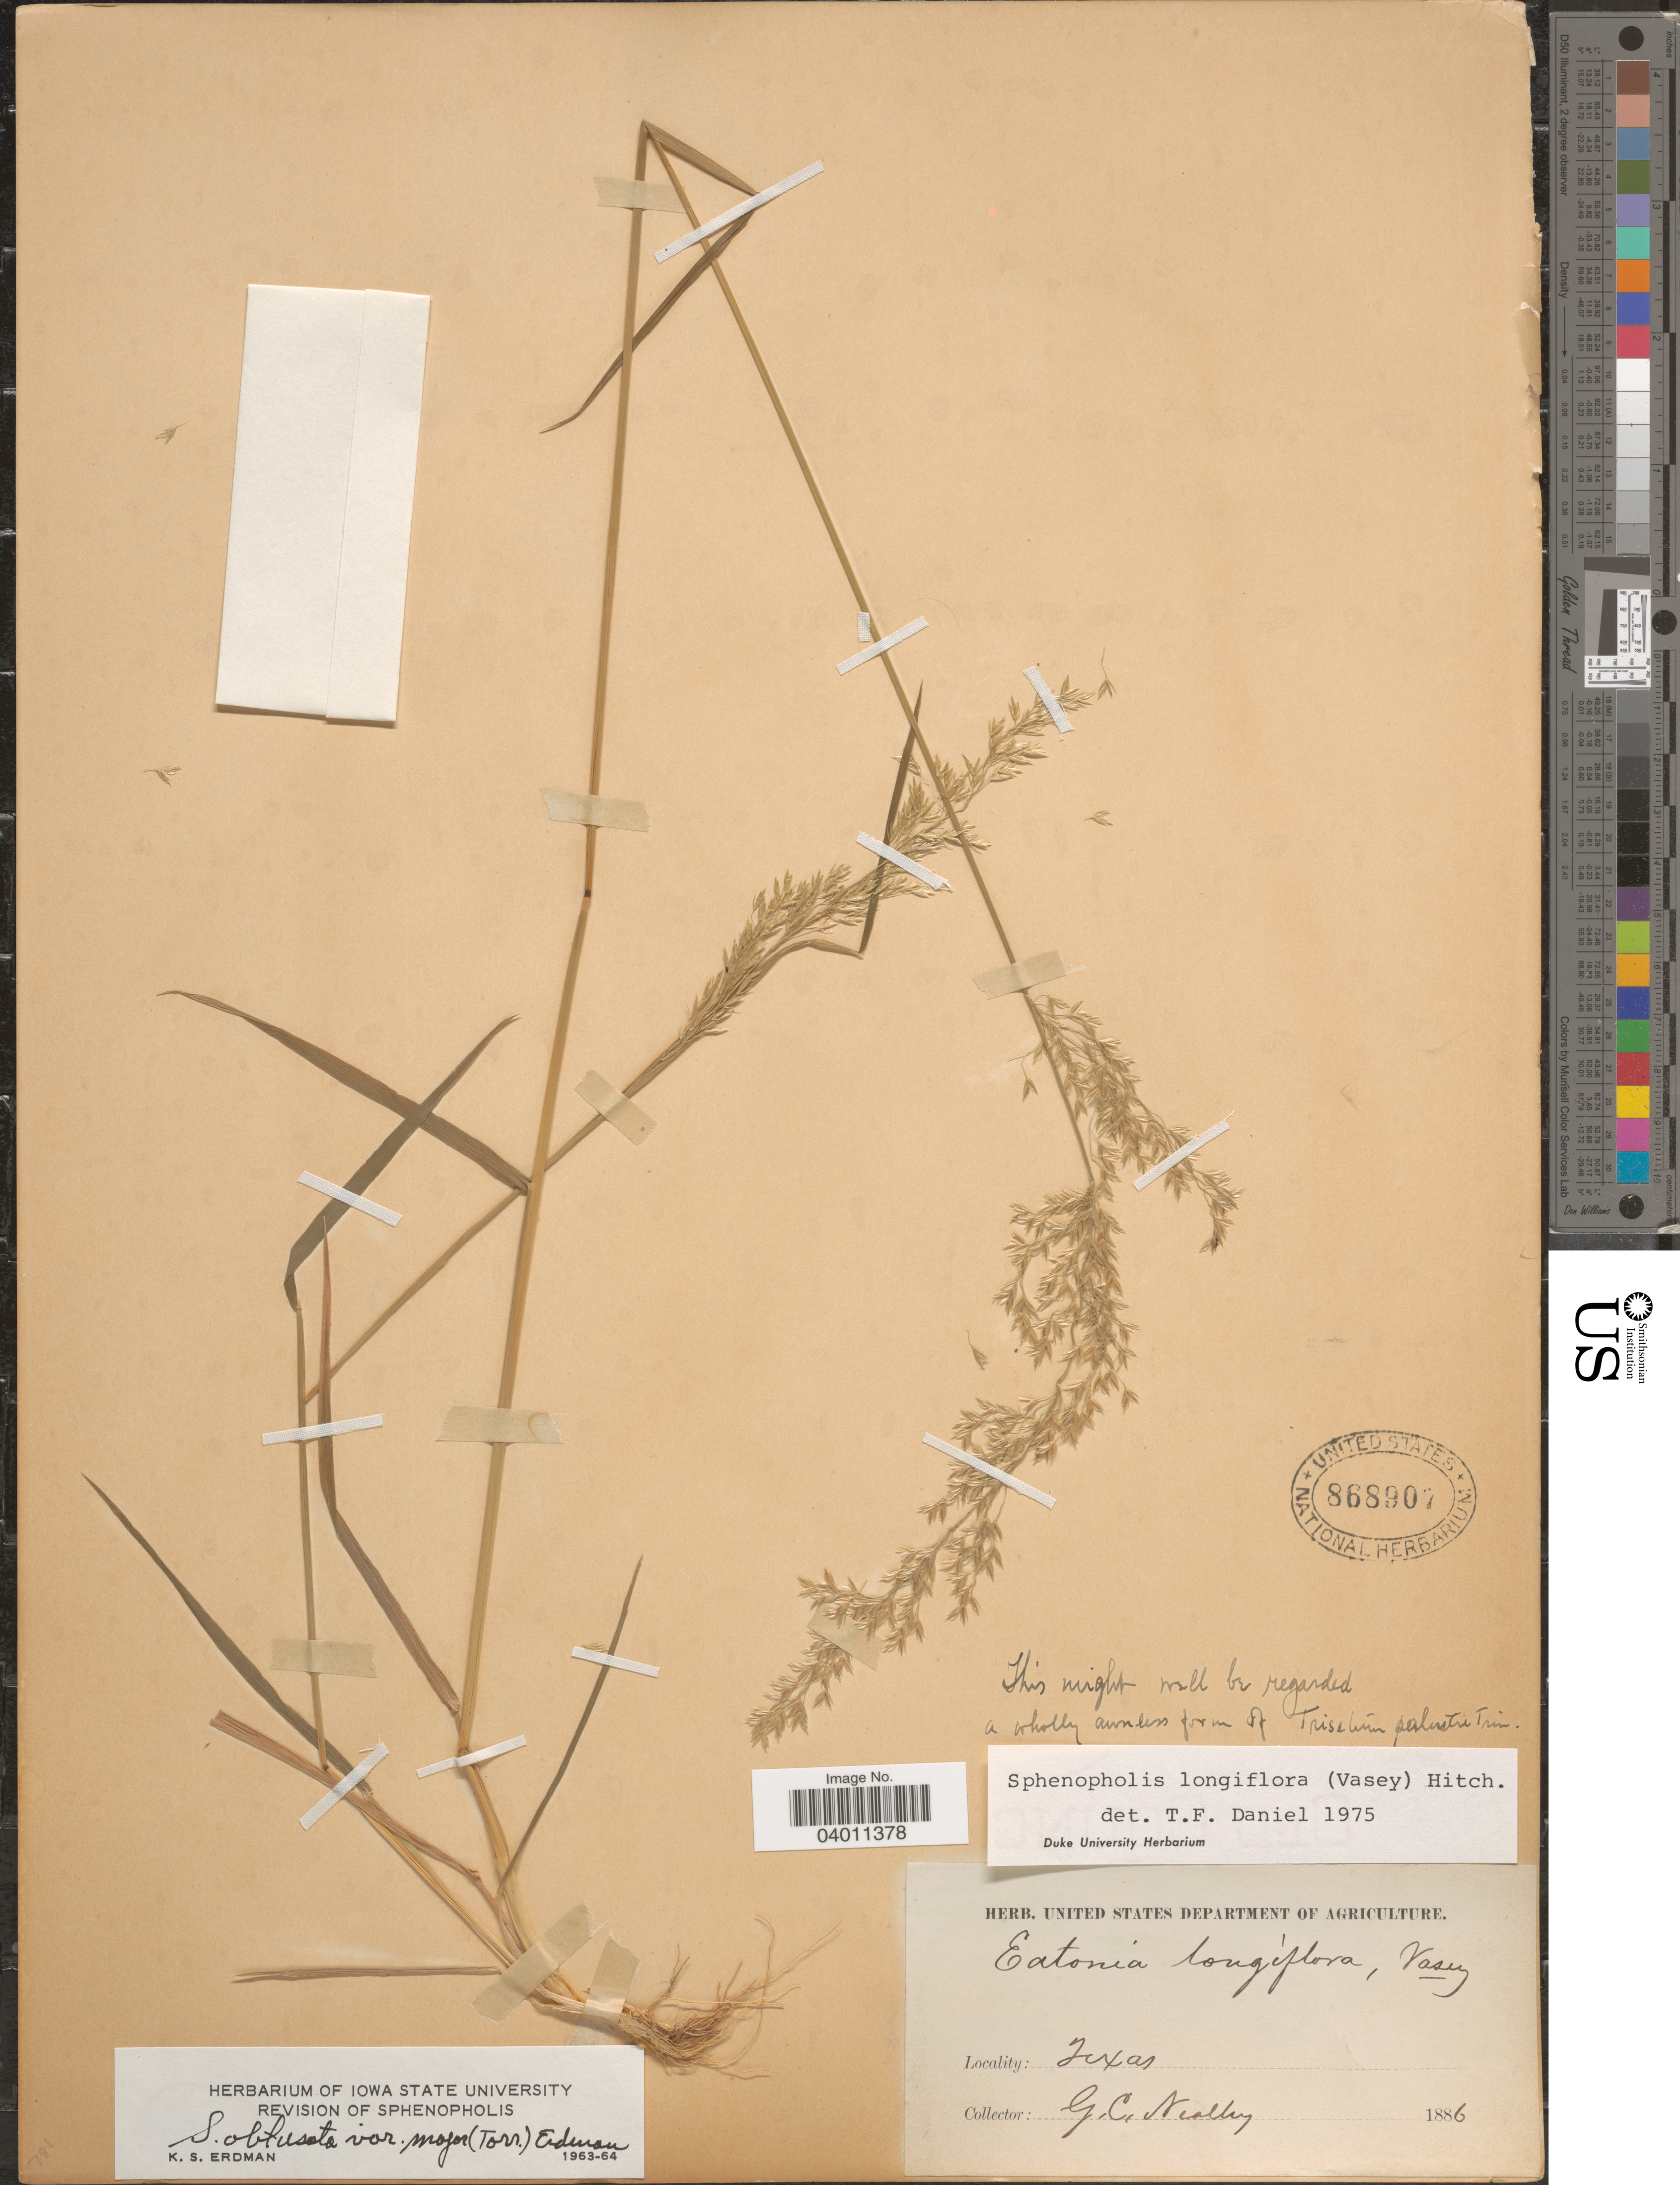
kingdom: Plantae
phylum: Tracheophyta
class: Liliopsida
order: Poales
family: Poaceae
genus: Sphenopholis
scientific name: Sphenopholis longiflora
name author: (Vasey) Hitchc.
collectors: G. C. Nealley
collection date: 1886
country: United States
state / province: Texas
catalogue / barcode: US 868907